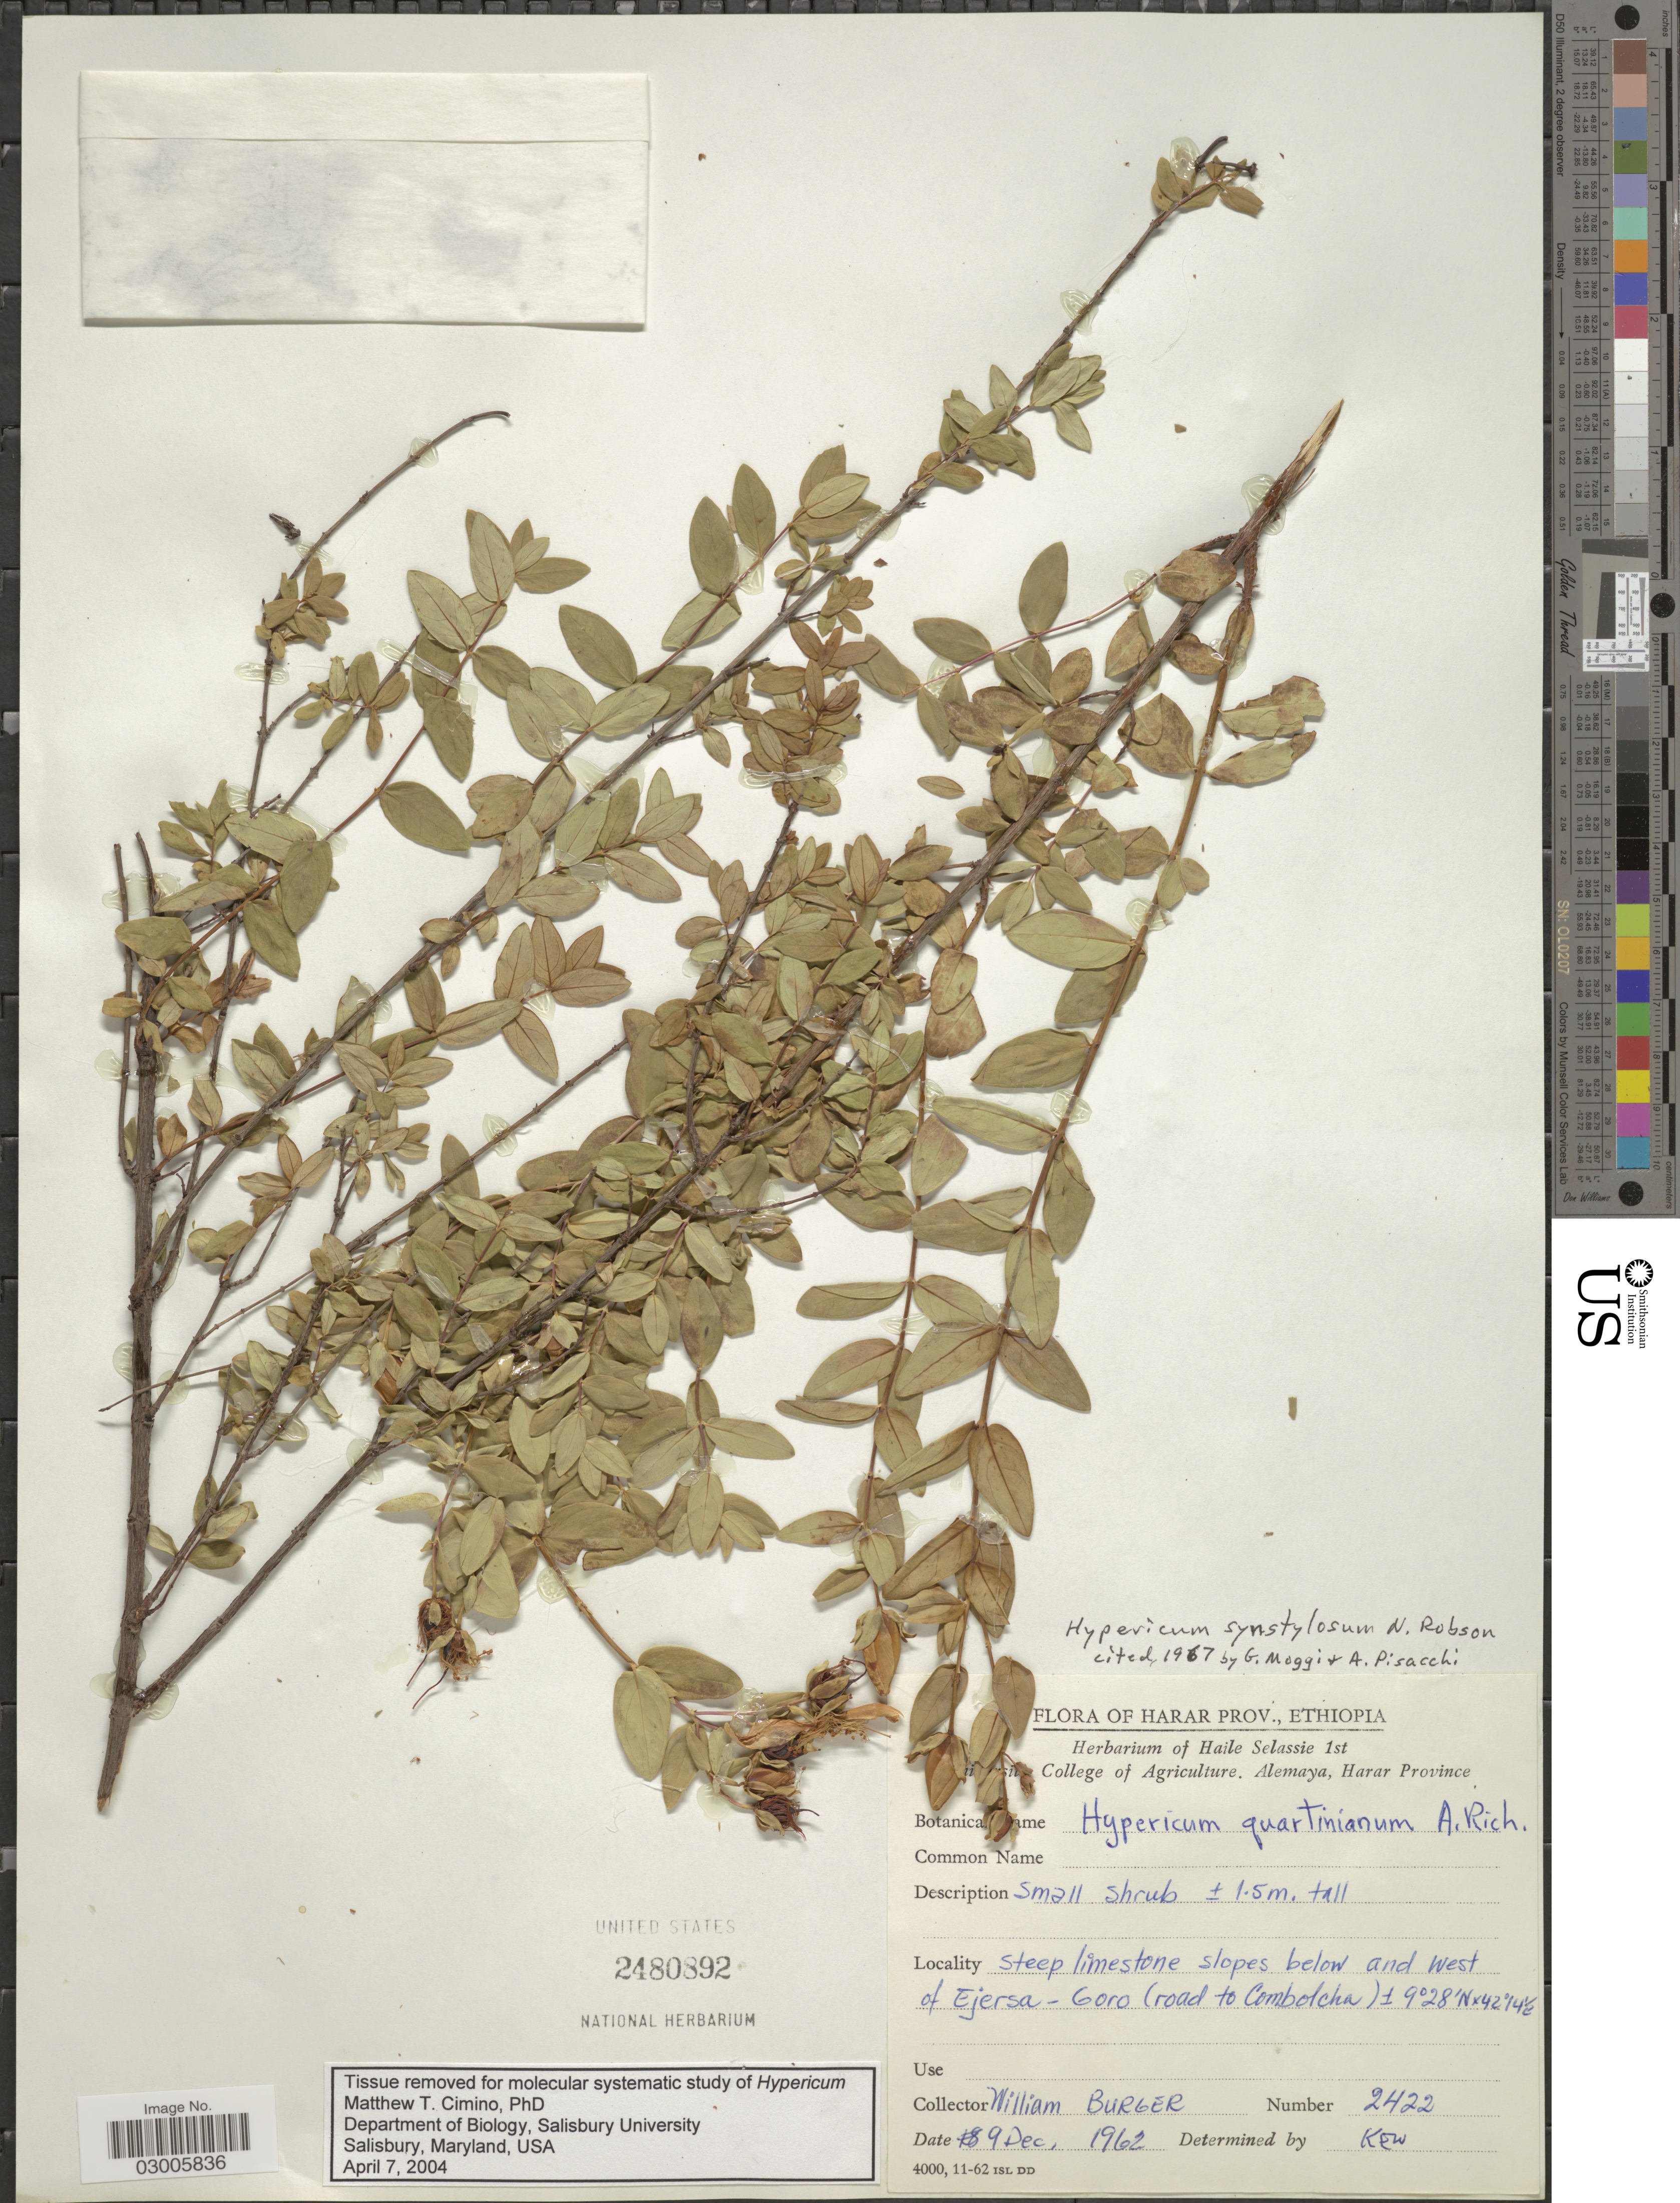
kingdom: Plantae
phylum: Tracheophyta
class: Magnoliopsida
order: Malpighiales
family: Hypericaceae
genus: Hypericum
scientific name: Hypericum synstylum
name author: N. Robson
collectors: W. Burger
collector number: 2422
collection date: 1962-12-09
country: Ethiopia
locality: Harar Prov. Steep limestone slopes below and West of Ejersa - Goro (road to Combolcha).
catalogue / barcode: US 2480892